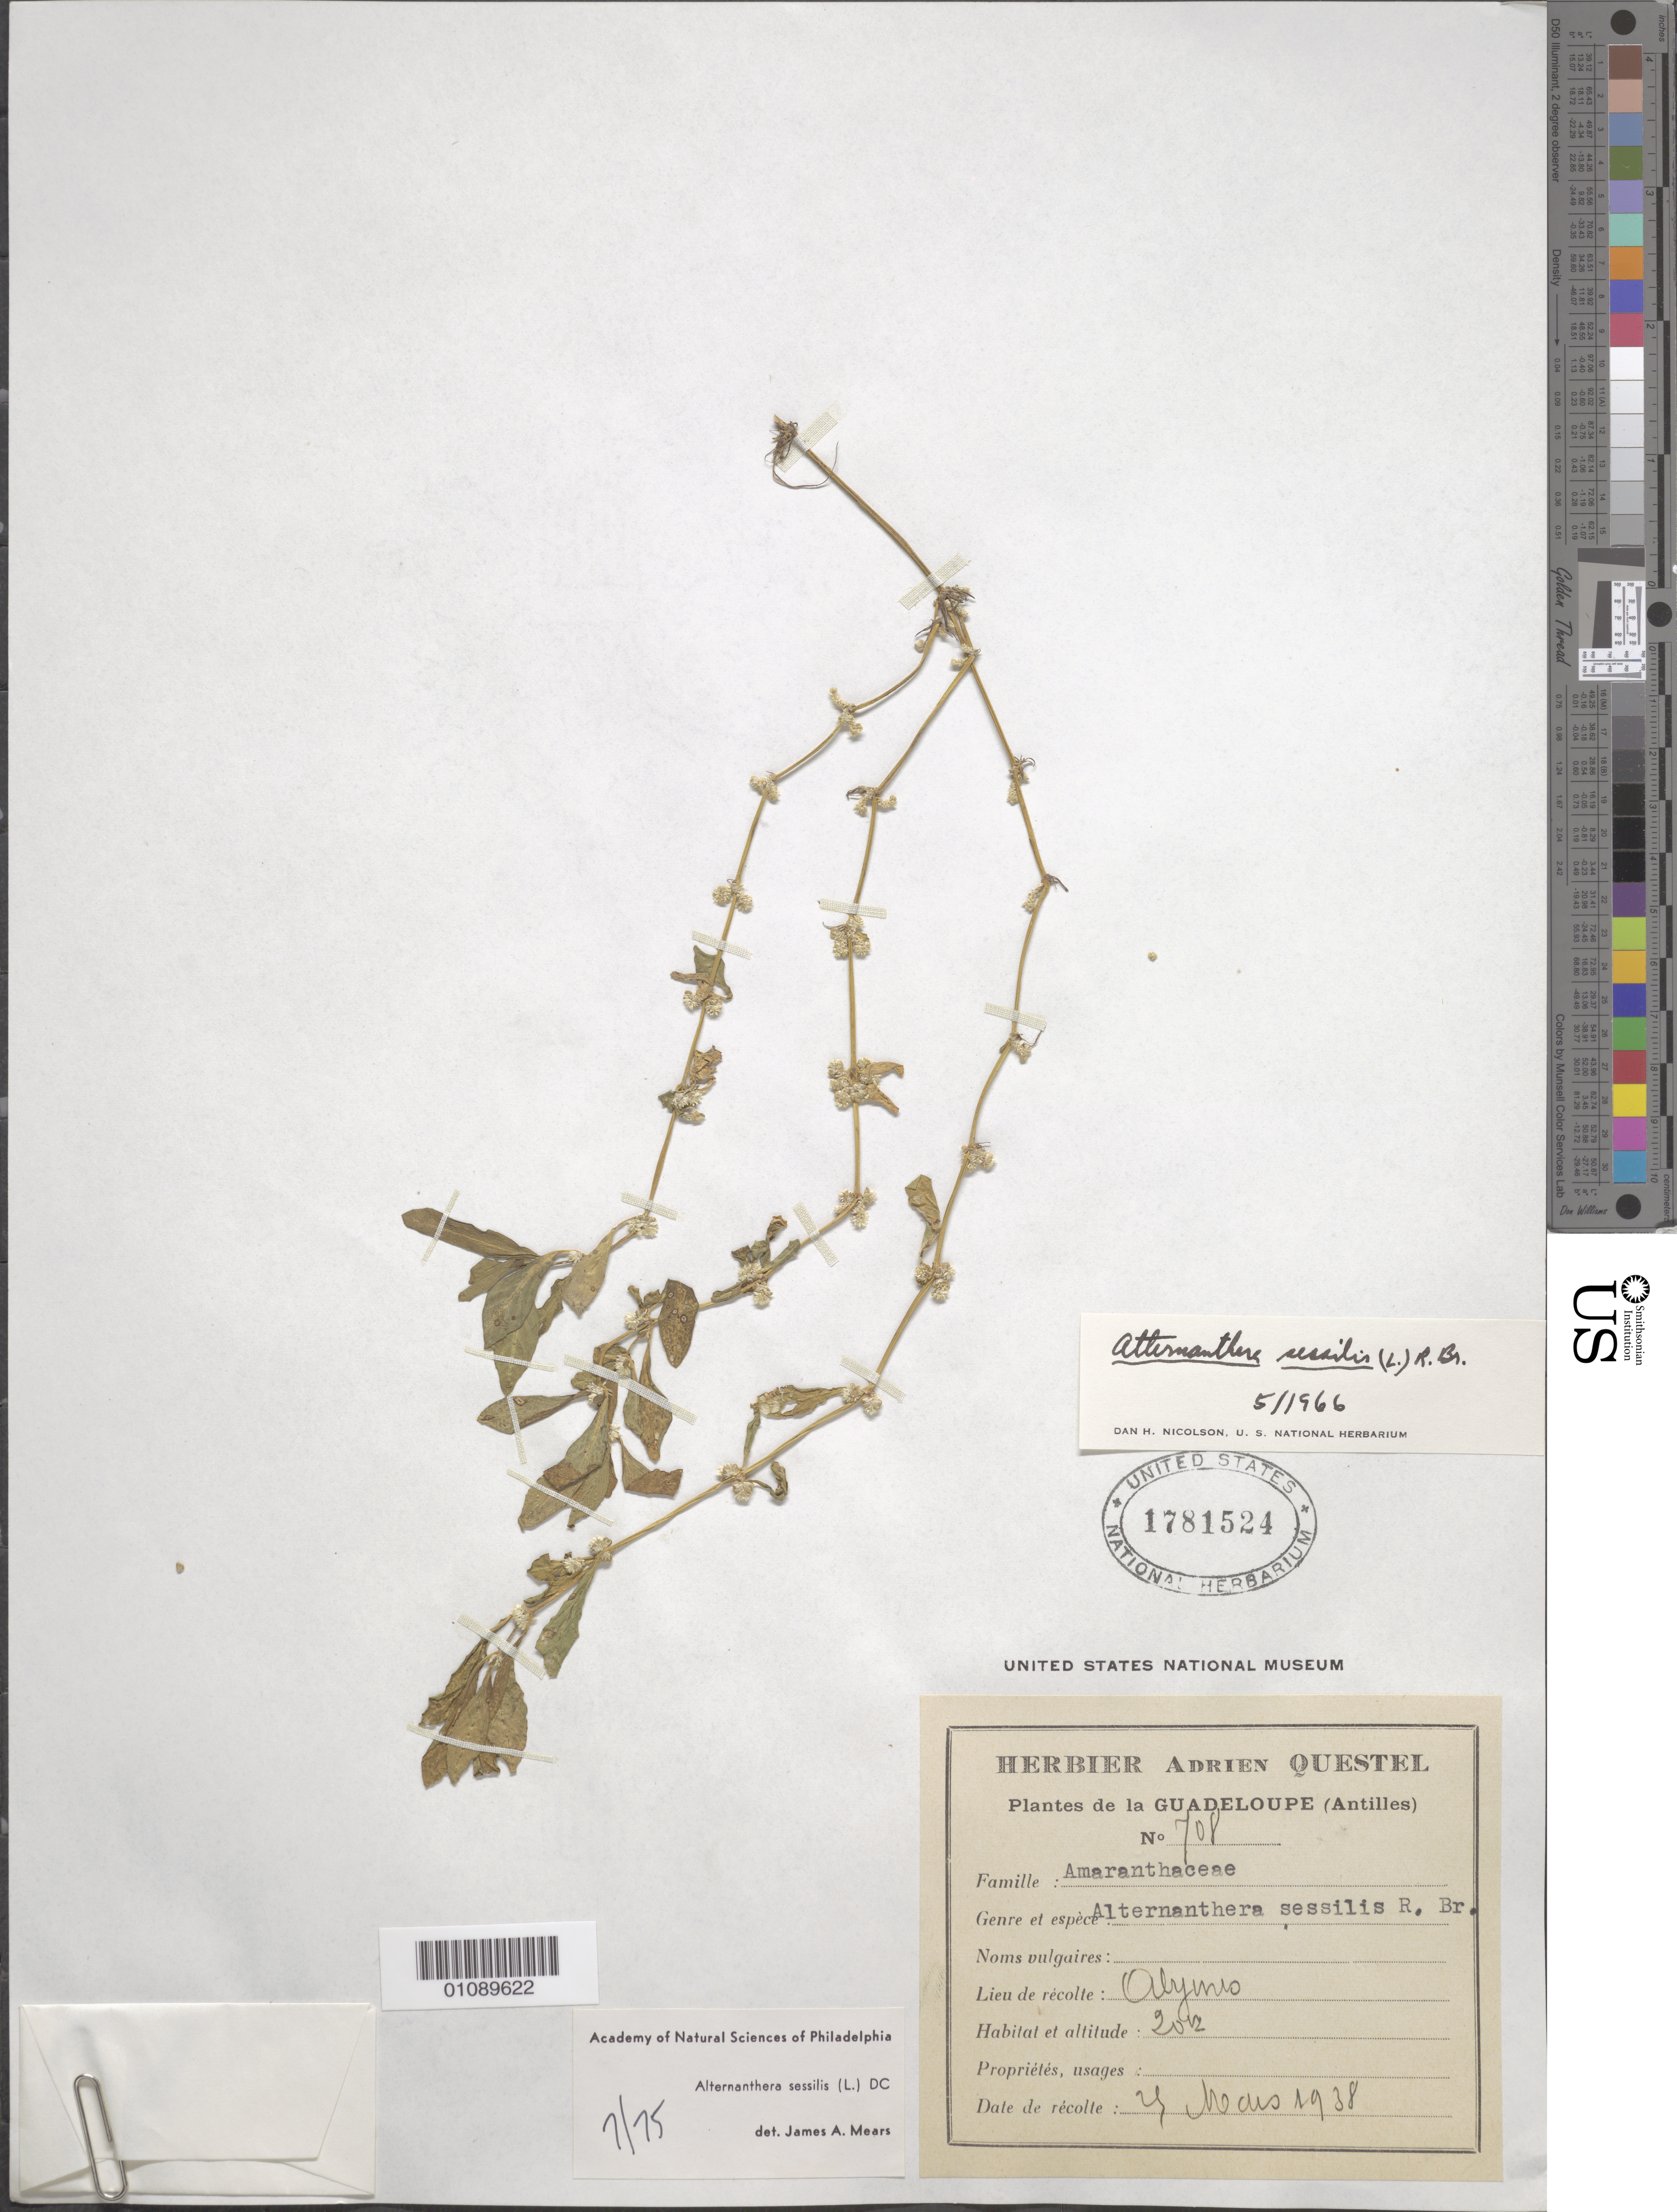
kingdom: Plantae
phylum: Tracheophyta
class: Magnoliopsida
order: Caryophyllales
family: Amaranthaceae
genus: Alternanthera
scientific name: Alternanthera sessilis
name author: (L.) DC.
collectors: A. Questel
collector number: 708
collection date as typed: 25 May 1938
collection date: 1938-05-25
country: Guadeloupe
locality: Alyines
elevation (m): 20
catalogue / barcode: US 1781524